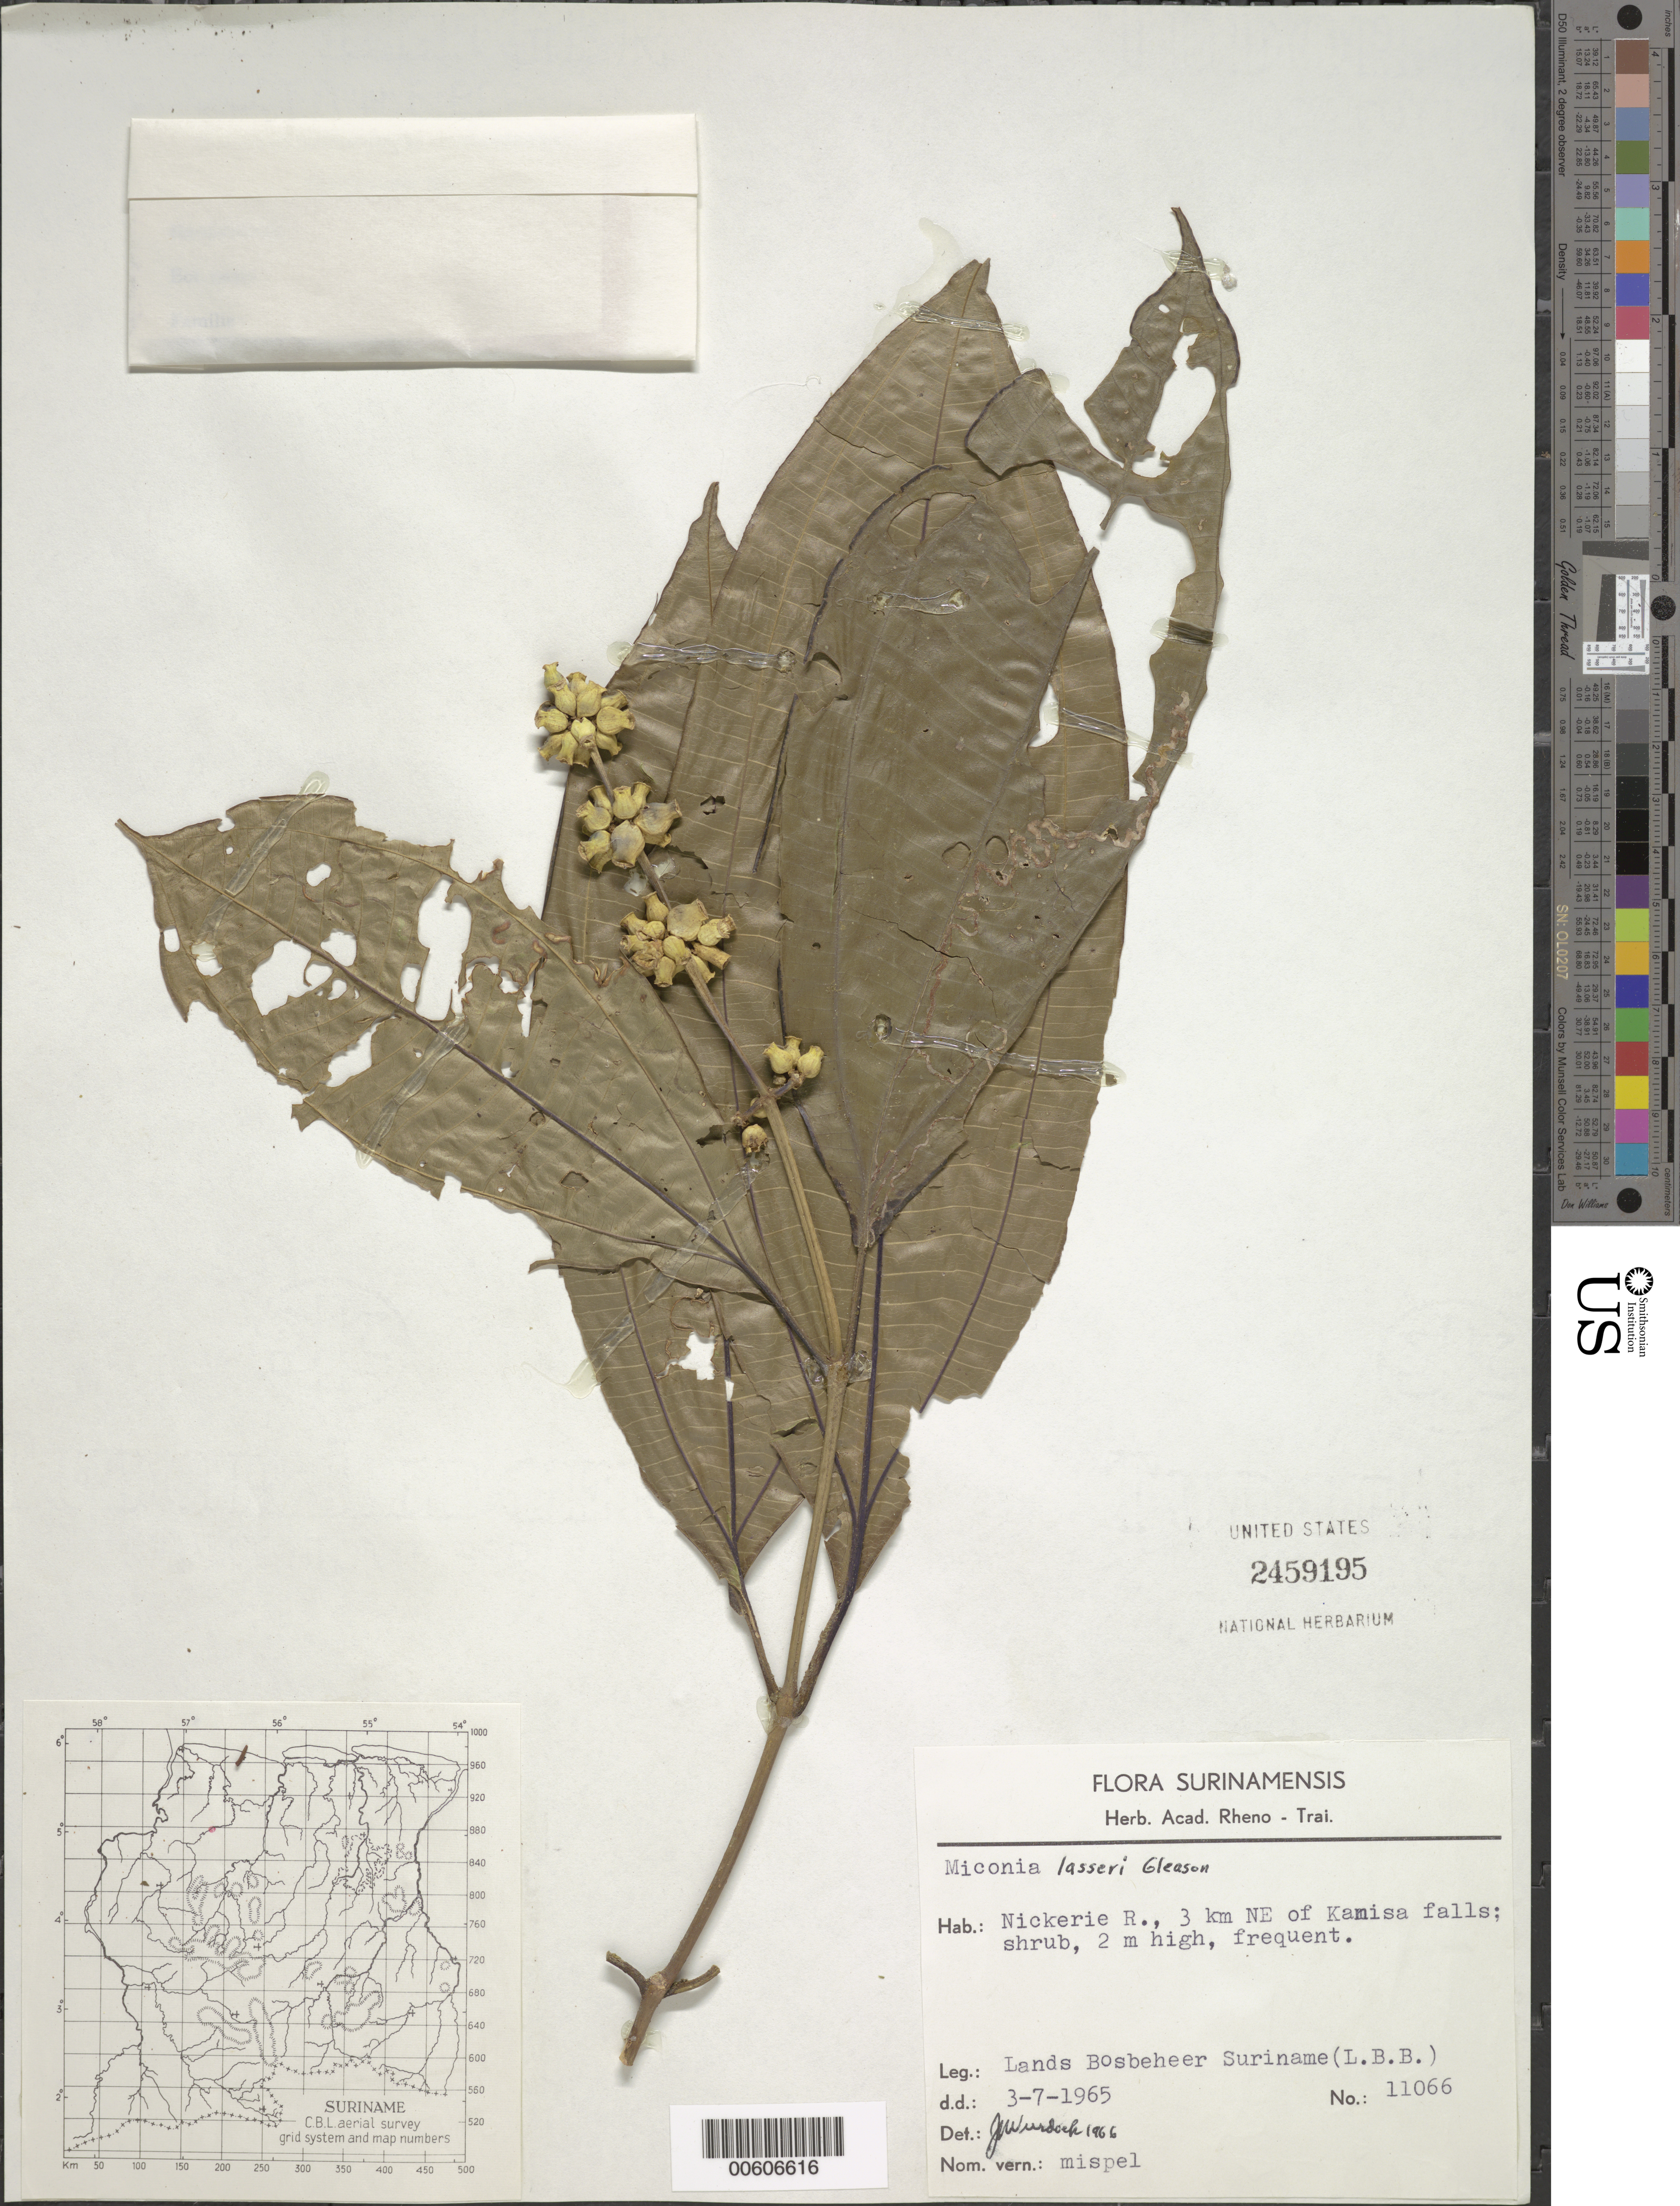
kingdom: Plantae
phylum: Tracheophyta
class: Magnoliopsida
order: Myrtales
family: Melastomataceae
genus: Miconia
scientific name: Miconia lasseri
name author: Gleason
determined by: Wurdack, John J., (US), US (UNITED STATES)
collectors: L.B.B.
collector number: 11066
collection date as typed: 3-Jul-65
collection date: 1965-07-03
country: Suriname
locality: Kamisa Falls, to 3 km NE of, Nickerie R.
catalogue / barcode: US 2459195